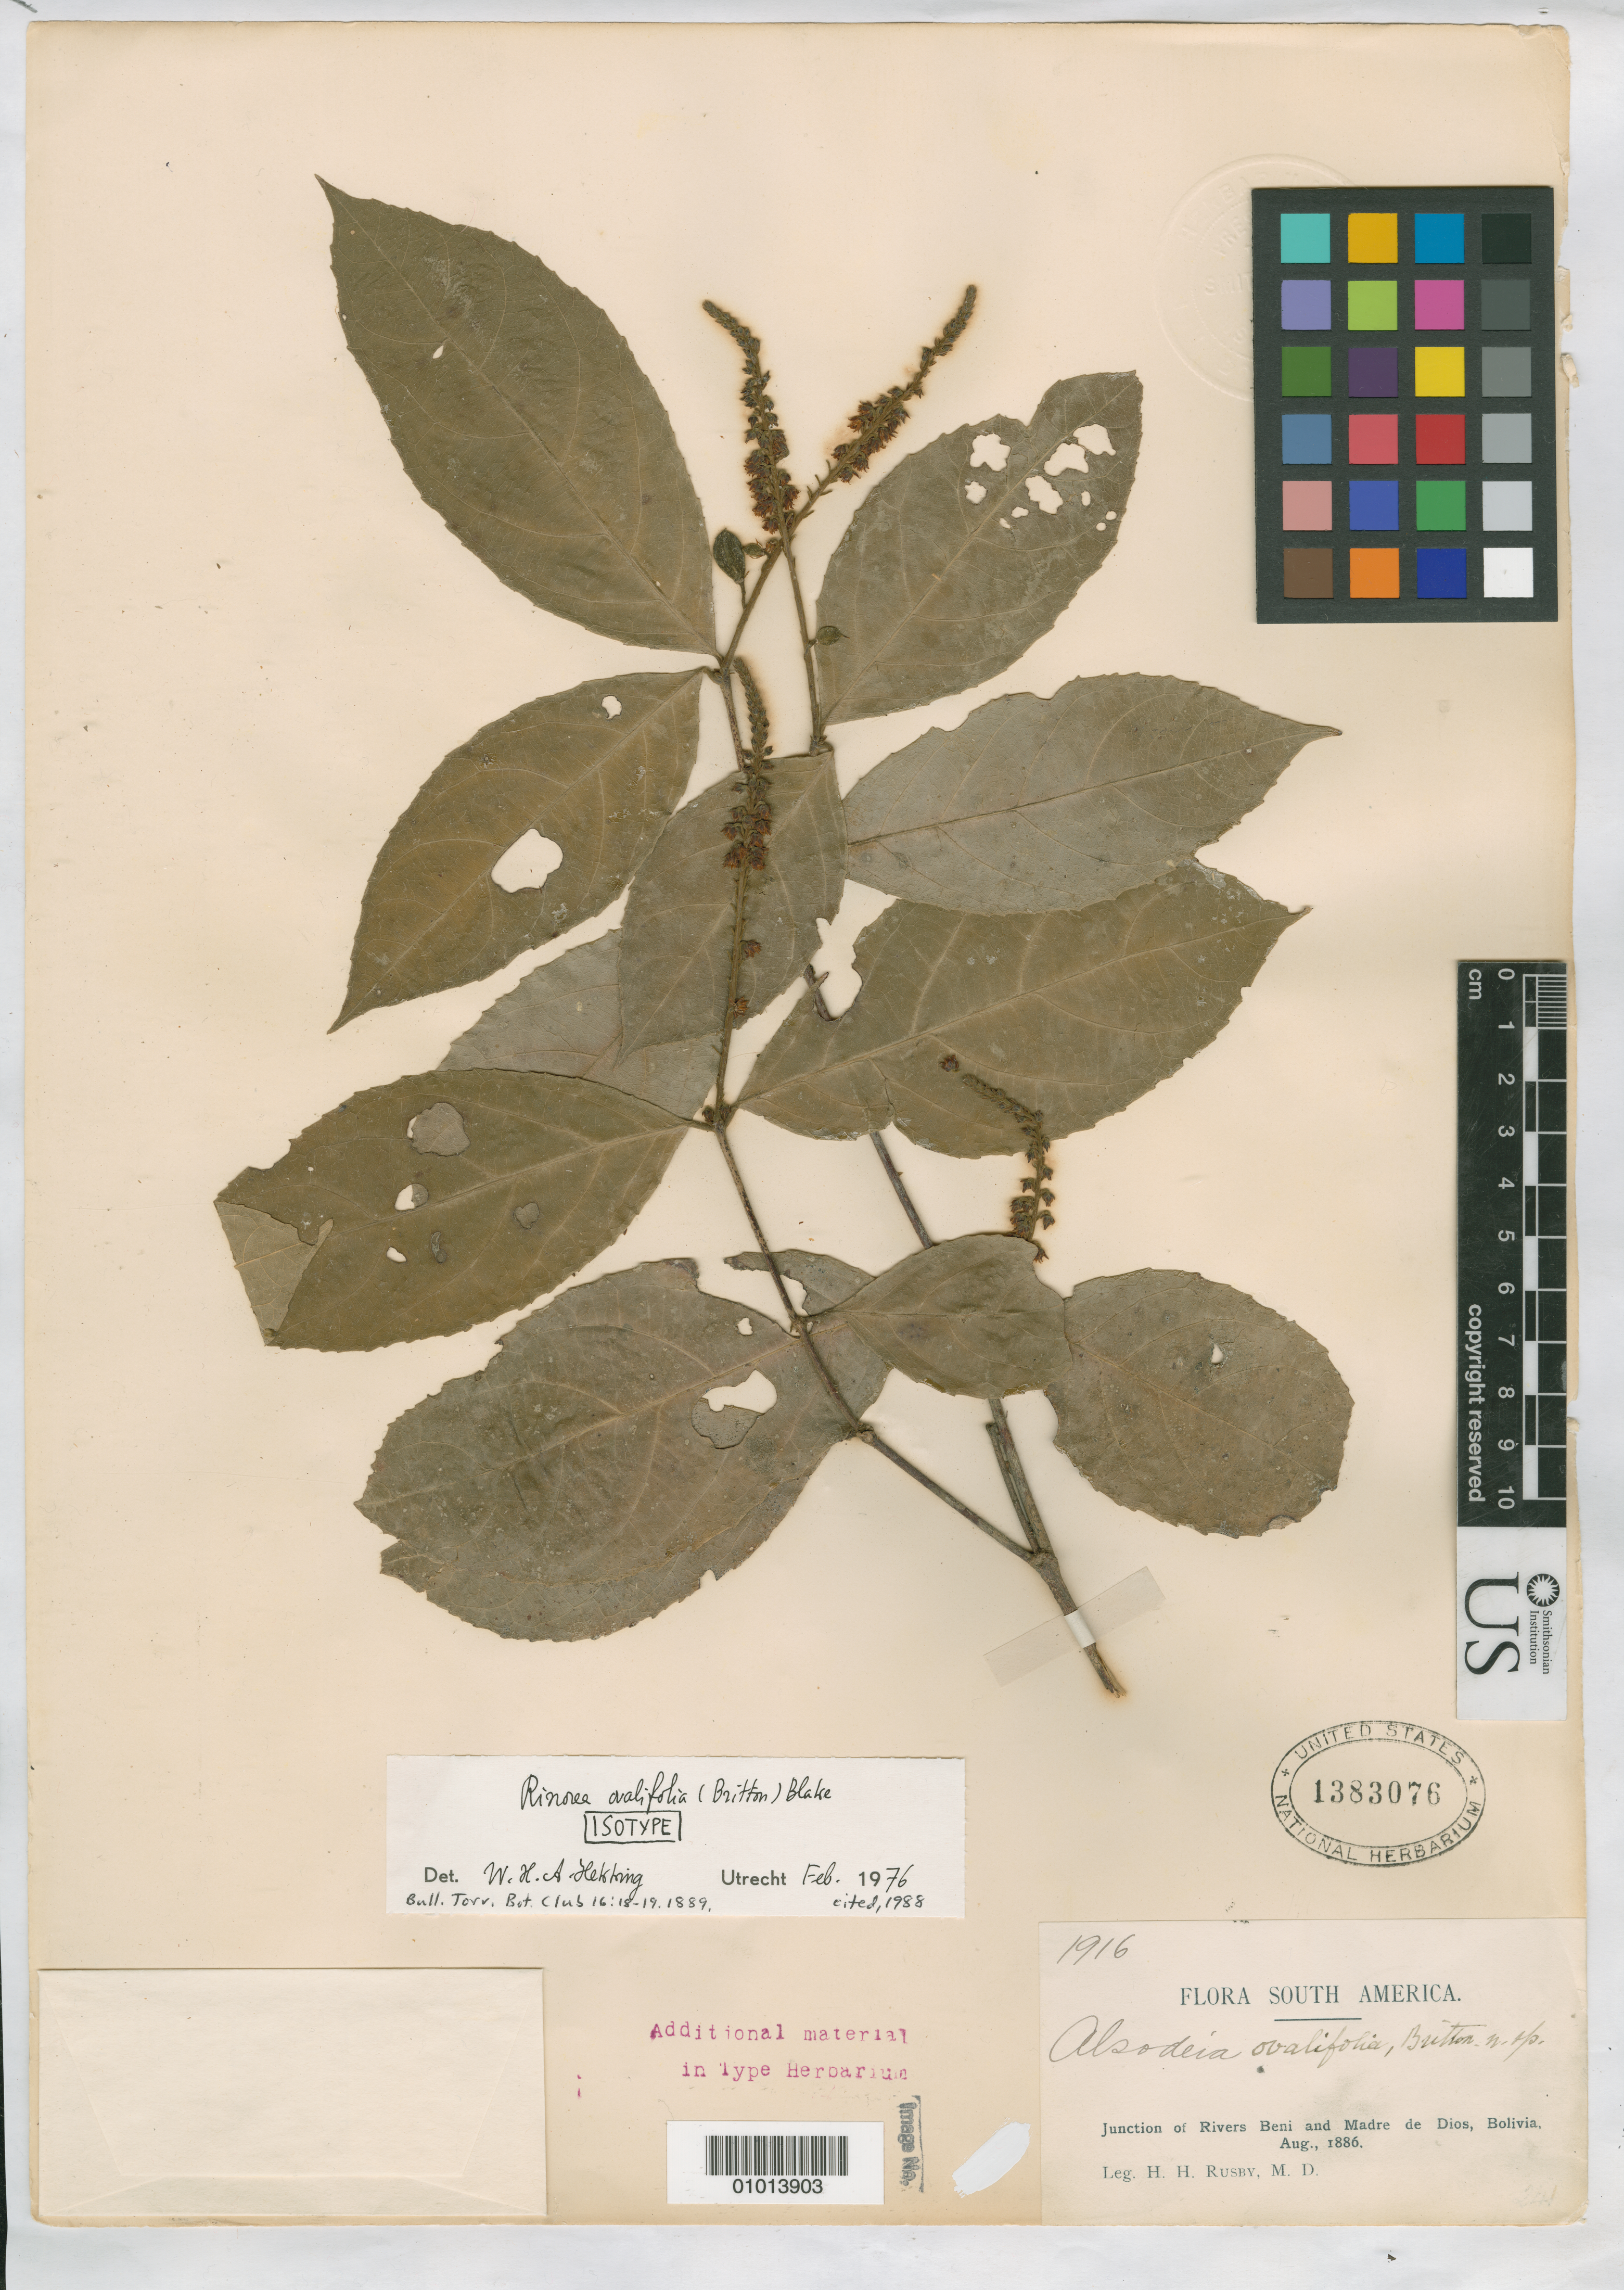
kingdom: Plantae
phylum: Tracheophyta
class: Magnoliopsida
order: Malpighiales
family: Violaceae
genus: Alsodeia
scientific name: Alsodeia ovalifolia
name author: Britton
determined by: Hekking, W. H. A.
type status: Isotype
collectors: H. H. Rusby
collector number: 1916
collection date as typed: Aug 1886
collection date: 1886-08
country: Bolivia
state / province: Beni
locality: Junction of Rivers Beni and Madre de Dios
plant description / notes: Specimen ex John Donnell Smith herbarium.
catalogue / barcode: US 1383076